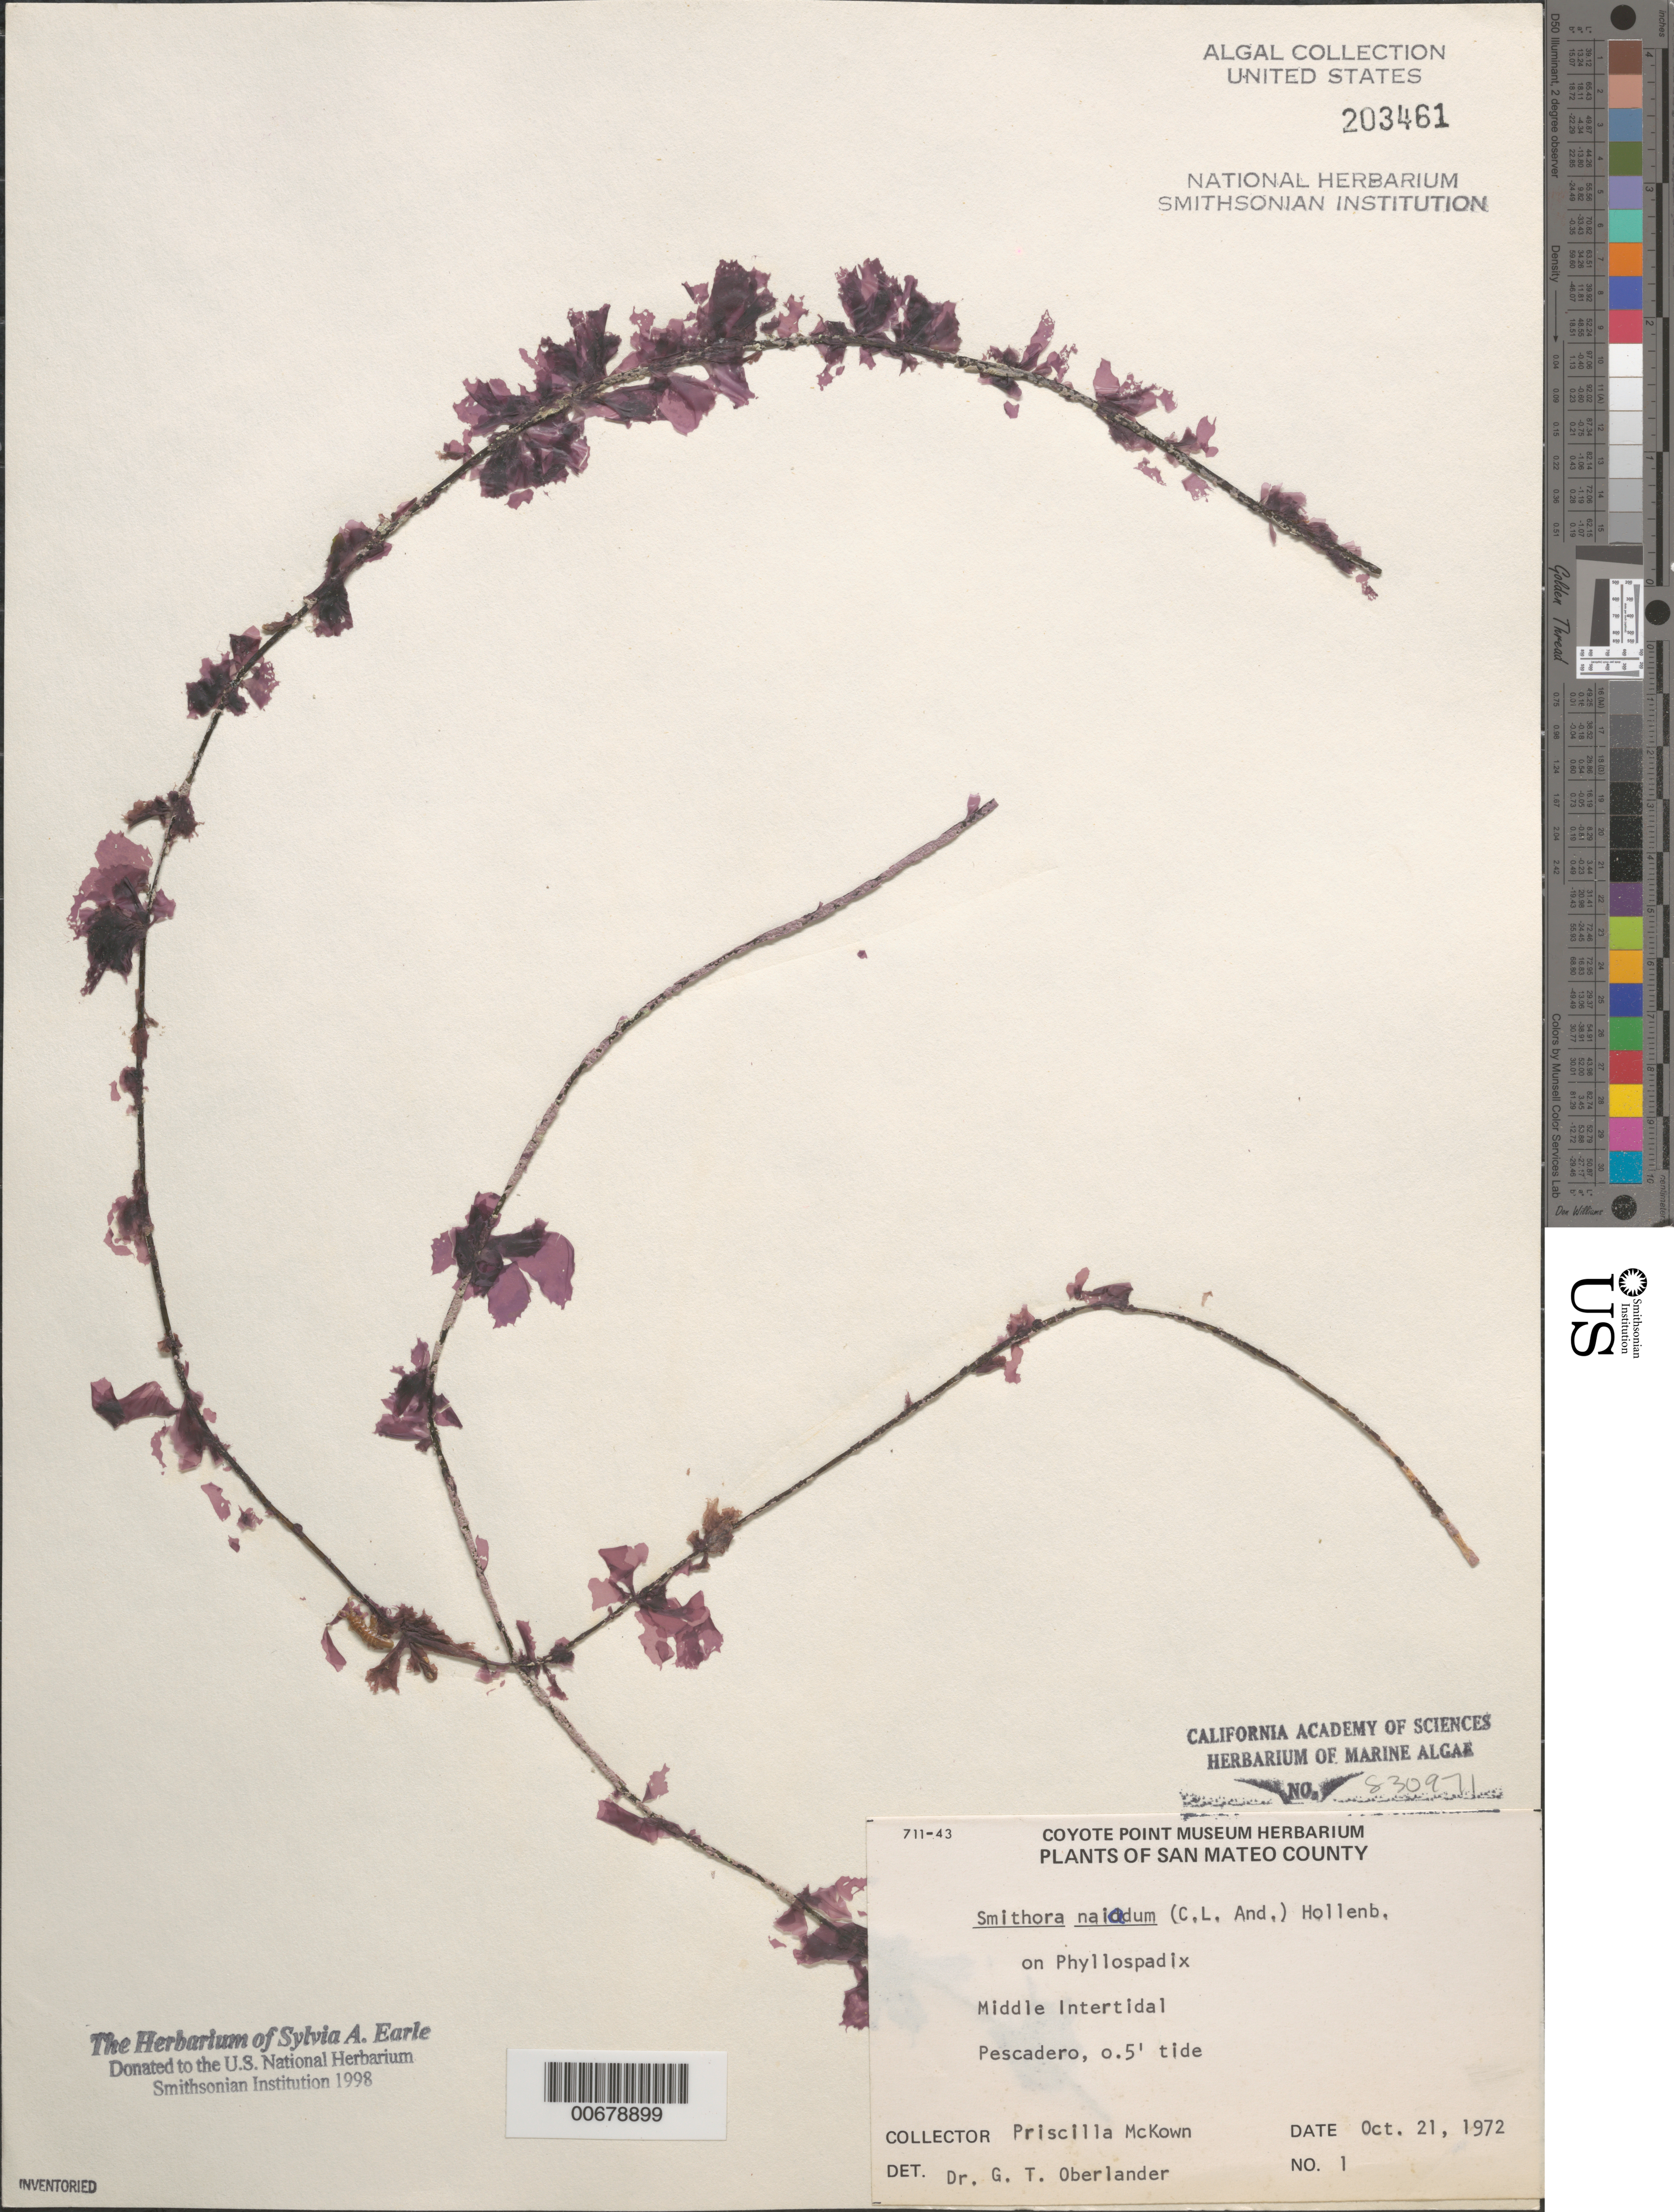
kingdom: Plantae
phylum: Rhodophyta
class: Compsopogonophyceae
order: Erythropeltidales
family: Erythrotrichiaceae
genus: Smithora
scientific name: Smithora naiadum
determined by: Oberlander, G. T.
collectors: P. McKown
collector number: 1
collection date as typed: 21 Oct 1972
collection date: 1972-10-21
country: United States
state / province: California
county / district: San Mateo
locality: Pescadero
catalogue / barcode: US 203461